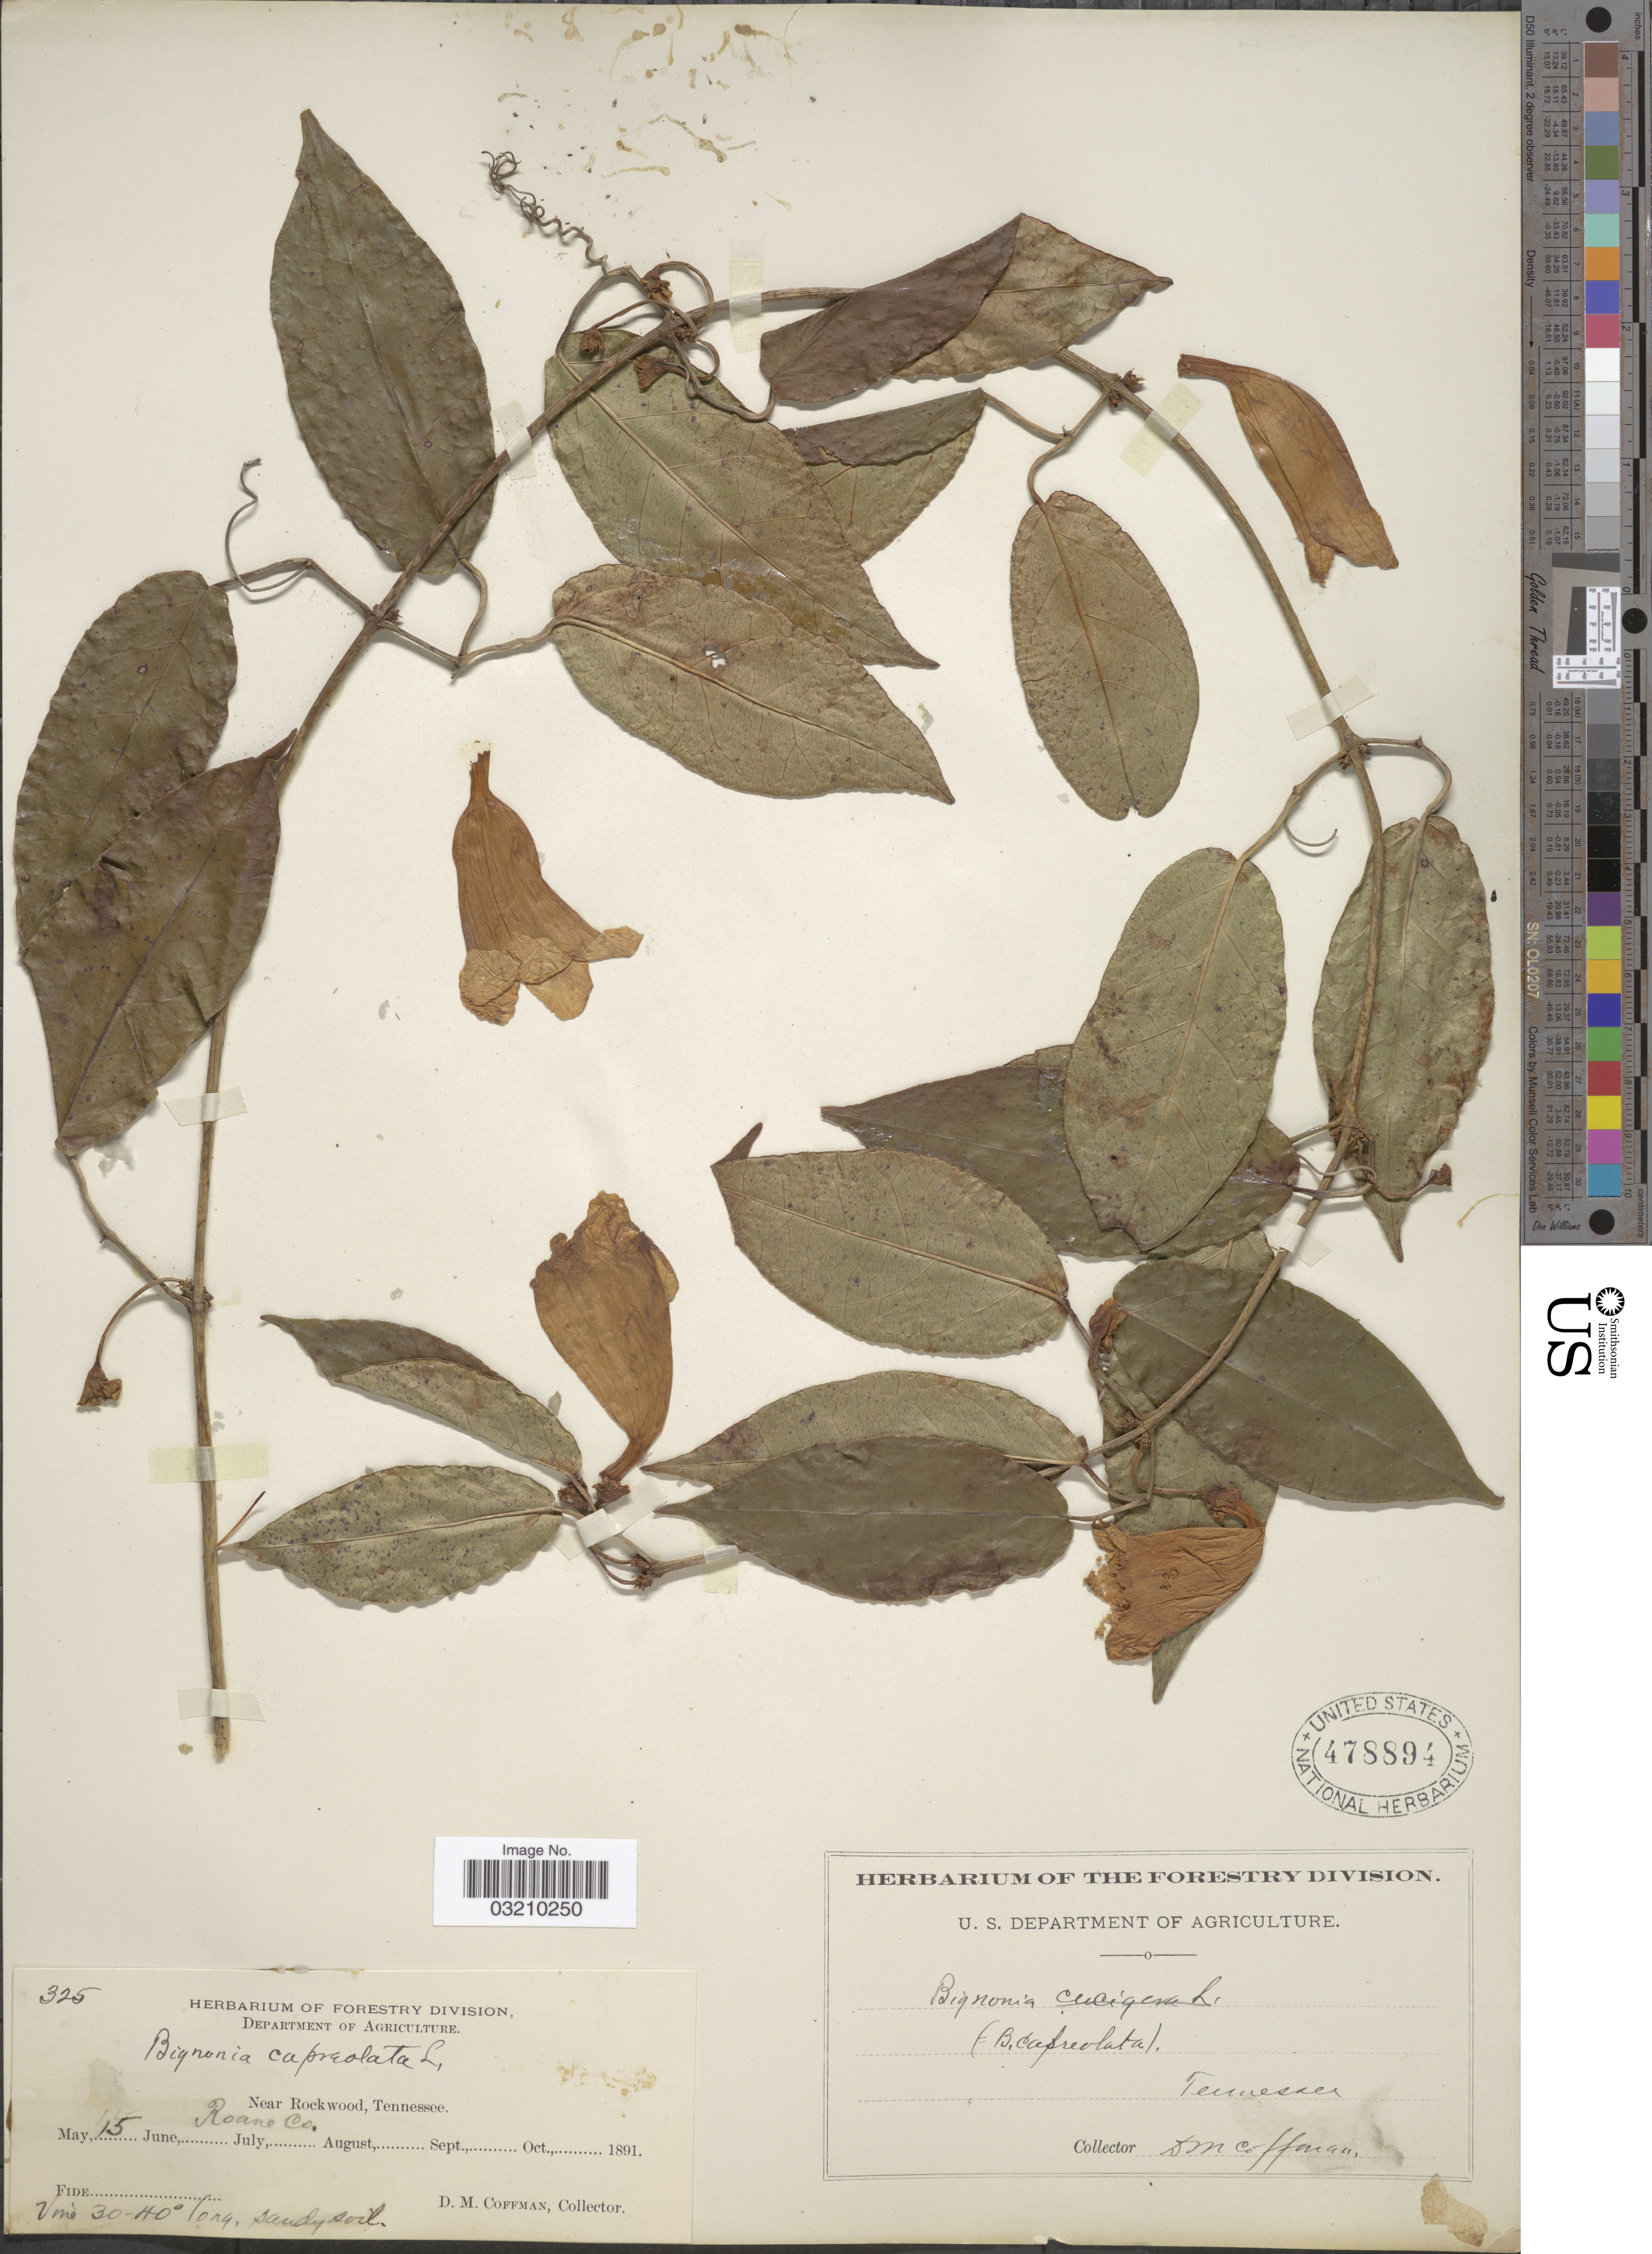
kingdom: Plantae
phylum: Tracheophyta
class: Magnoliopsida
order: Lamiales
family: Bignoniaceae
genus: Bignonia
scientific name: Bignonia capreolata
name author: L.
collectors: D. M. Coffman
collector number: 325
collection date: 1891-05-15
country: United States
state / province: Tennessee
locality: Near Rockwood. Roane Co.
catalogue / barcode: US 478894